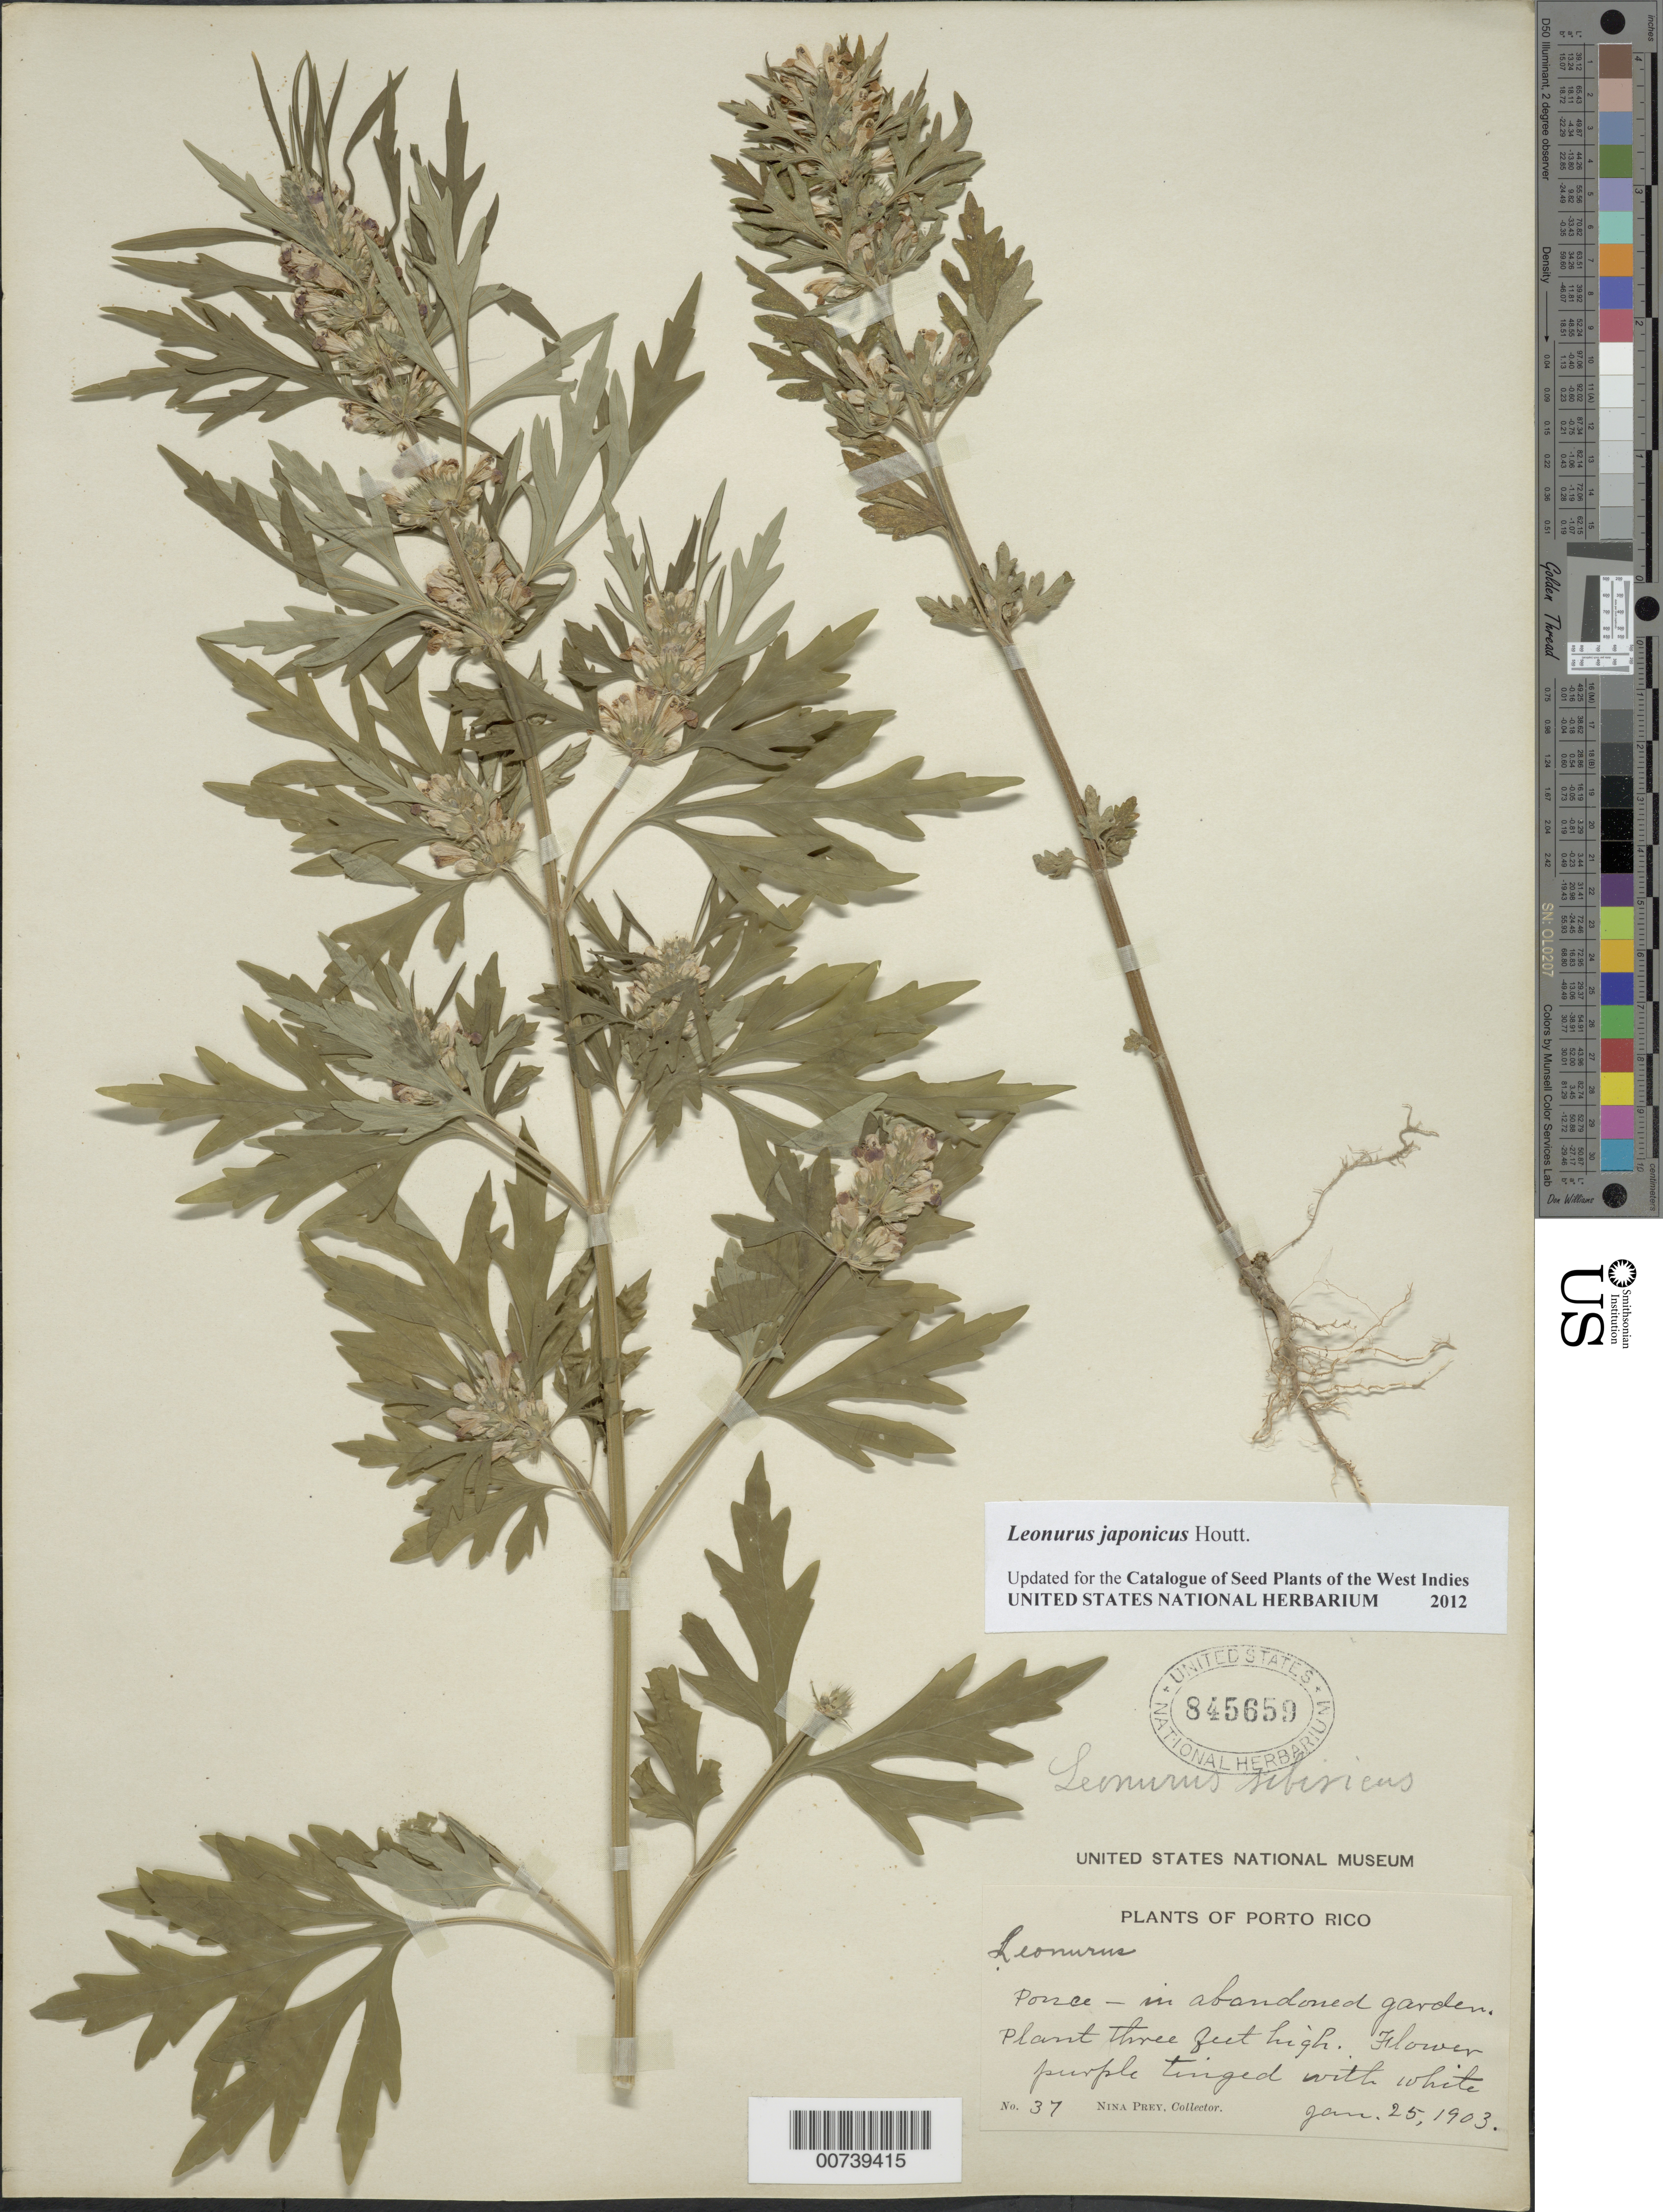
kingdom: Plantae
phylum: Tracheophyta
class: Magnoliopsida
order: Lamiales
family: Lamiaceae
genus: Leonurus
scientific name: Leonurus japonicus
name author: Houtt.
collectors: N. Prey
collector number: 37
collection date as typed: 25 Jan 1903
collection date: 1903-01-25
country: Puerto Rico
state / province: Ponce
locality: Ponce - in abandoned garden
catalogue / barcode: US 845659